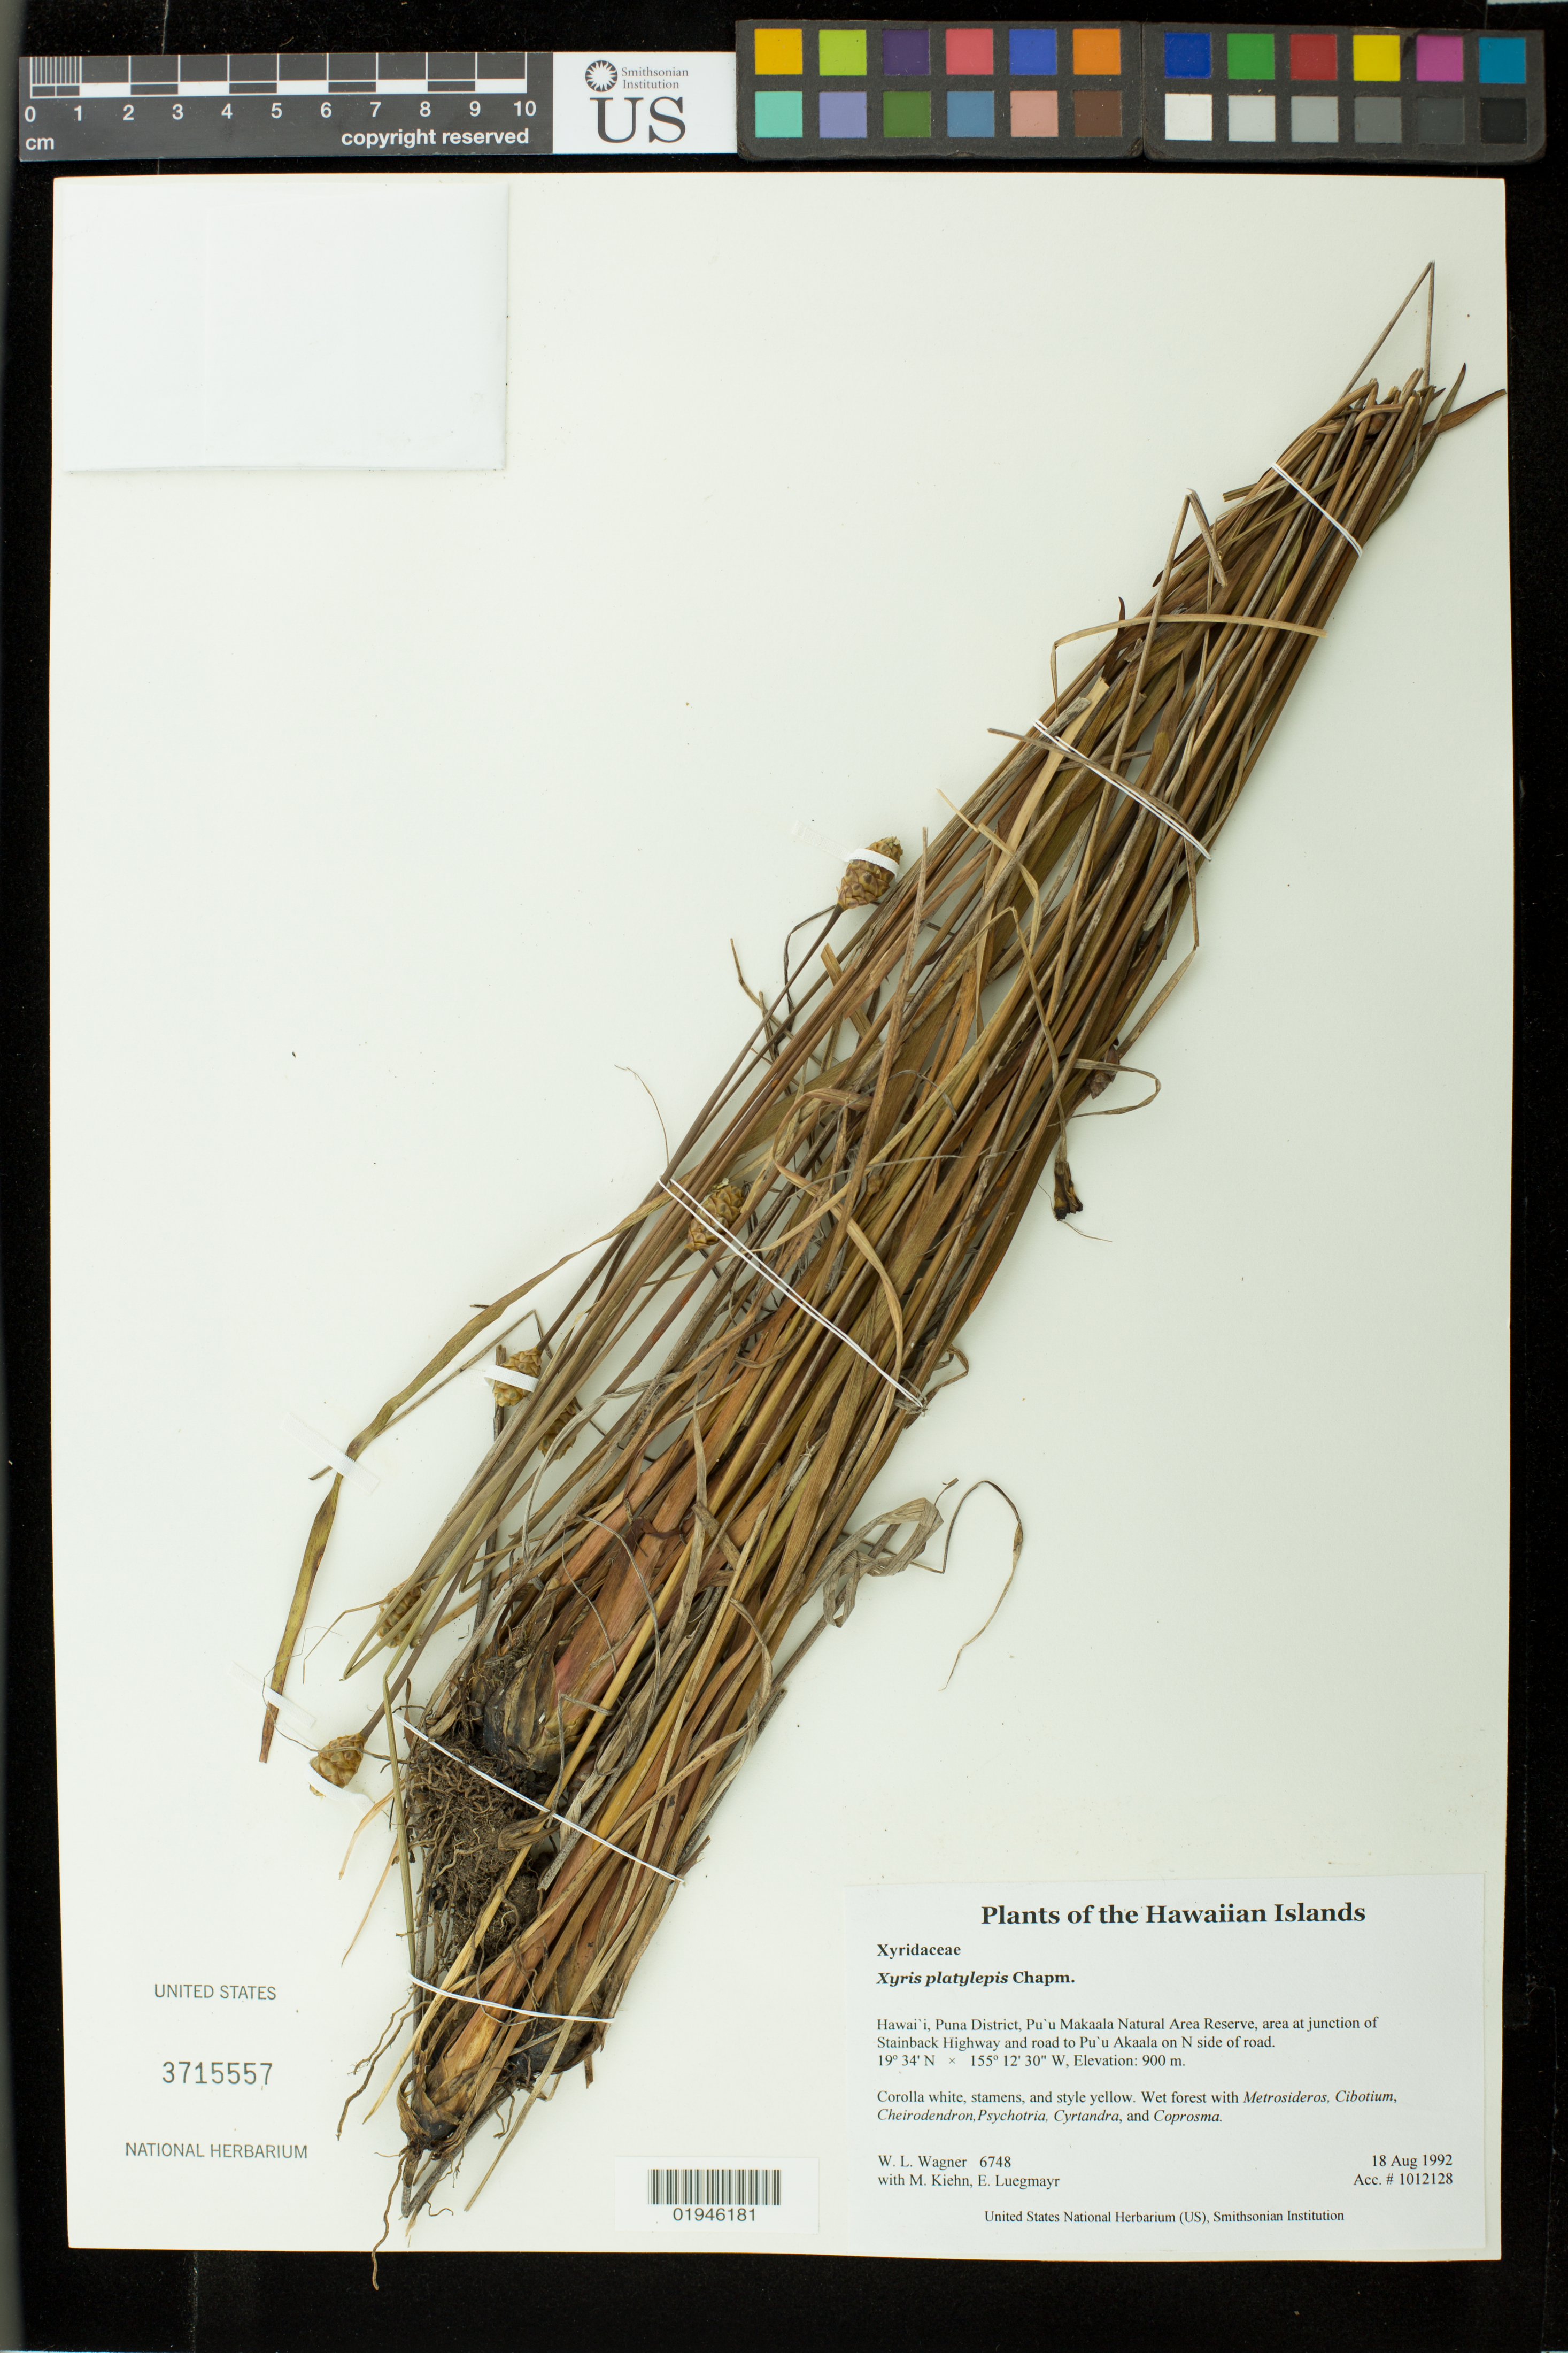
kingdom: Plantae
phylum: Tracheophyta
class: Liliopsida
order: Poales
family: Xyridaceae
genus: Xyris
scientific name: Xyris platylepis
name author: Chapm.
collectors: W. L. Wagner, M. Kiehn & E. Luegmayr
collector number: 6748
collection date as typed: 18 Aug 1992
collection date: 1992-08-18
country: United States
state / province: Hawaii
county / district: Hawaii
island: Hawaii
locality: Puna District, Pu'u Makaala Natural Area Reserve, area at junction of Stainback Highway and road to Pu'u Akaala on N side of road.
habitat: Wet forest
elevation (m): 900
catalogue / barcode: US 3715557